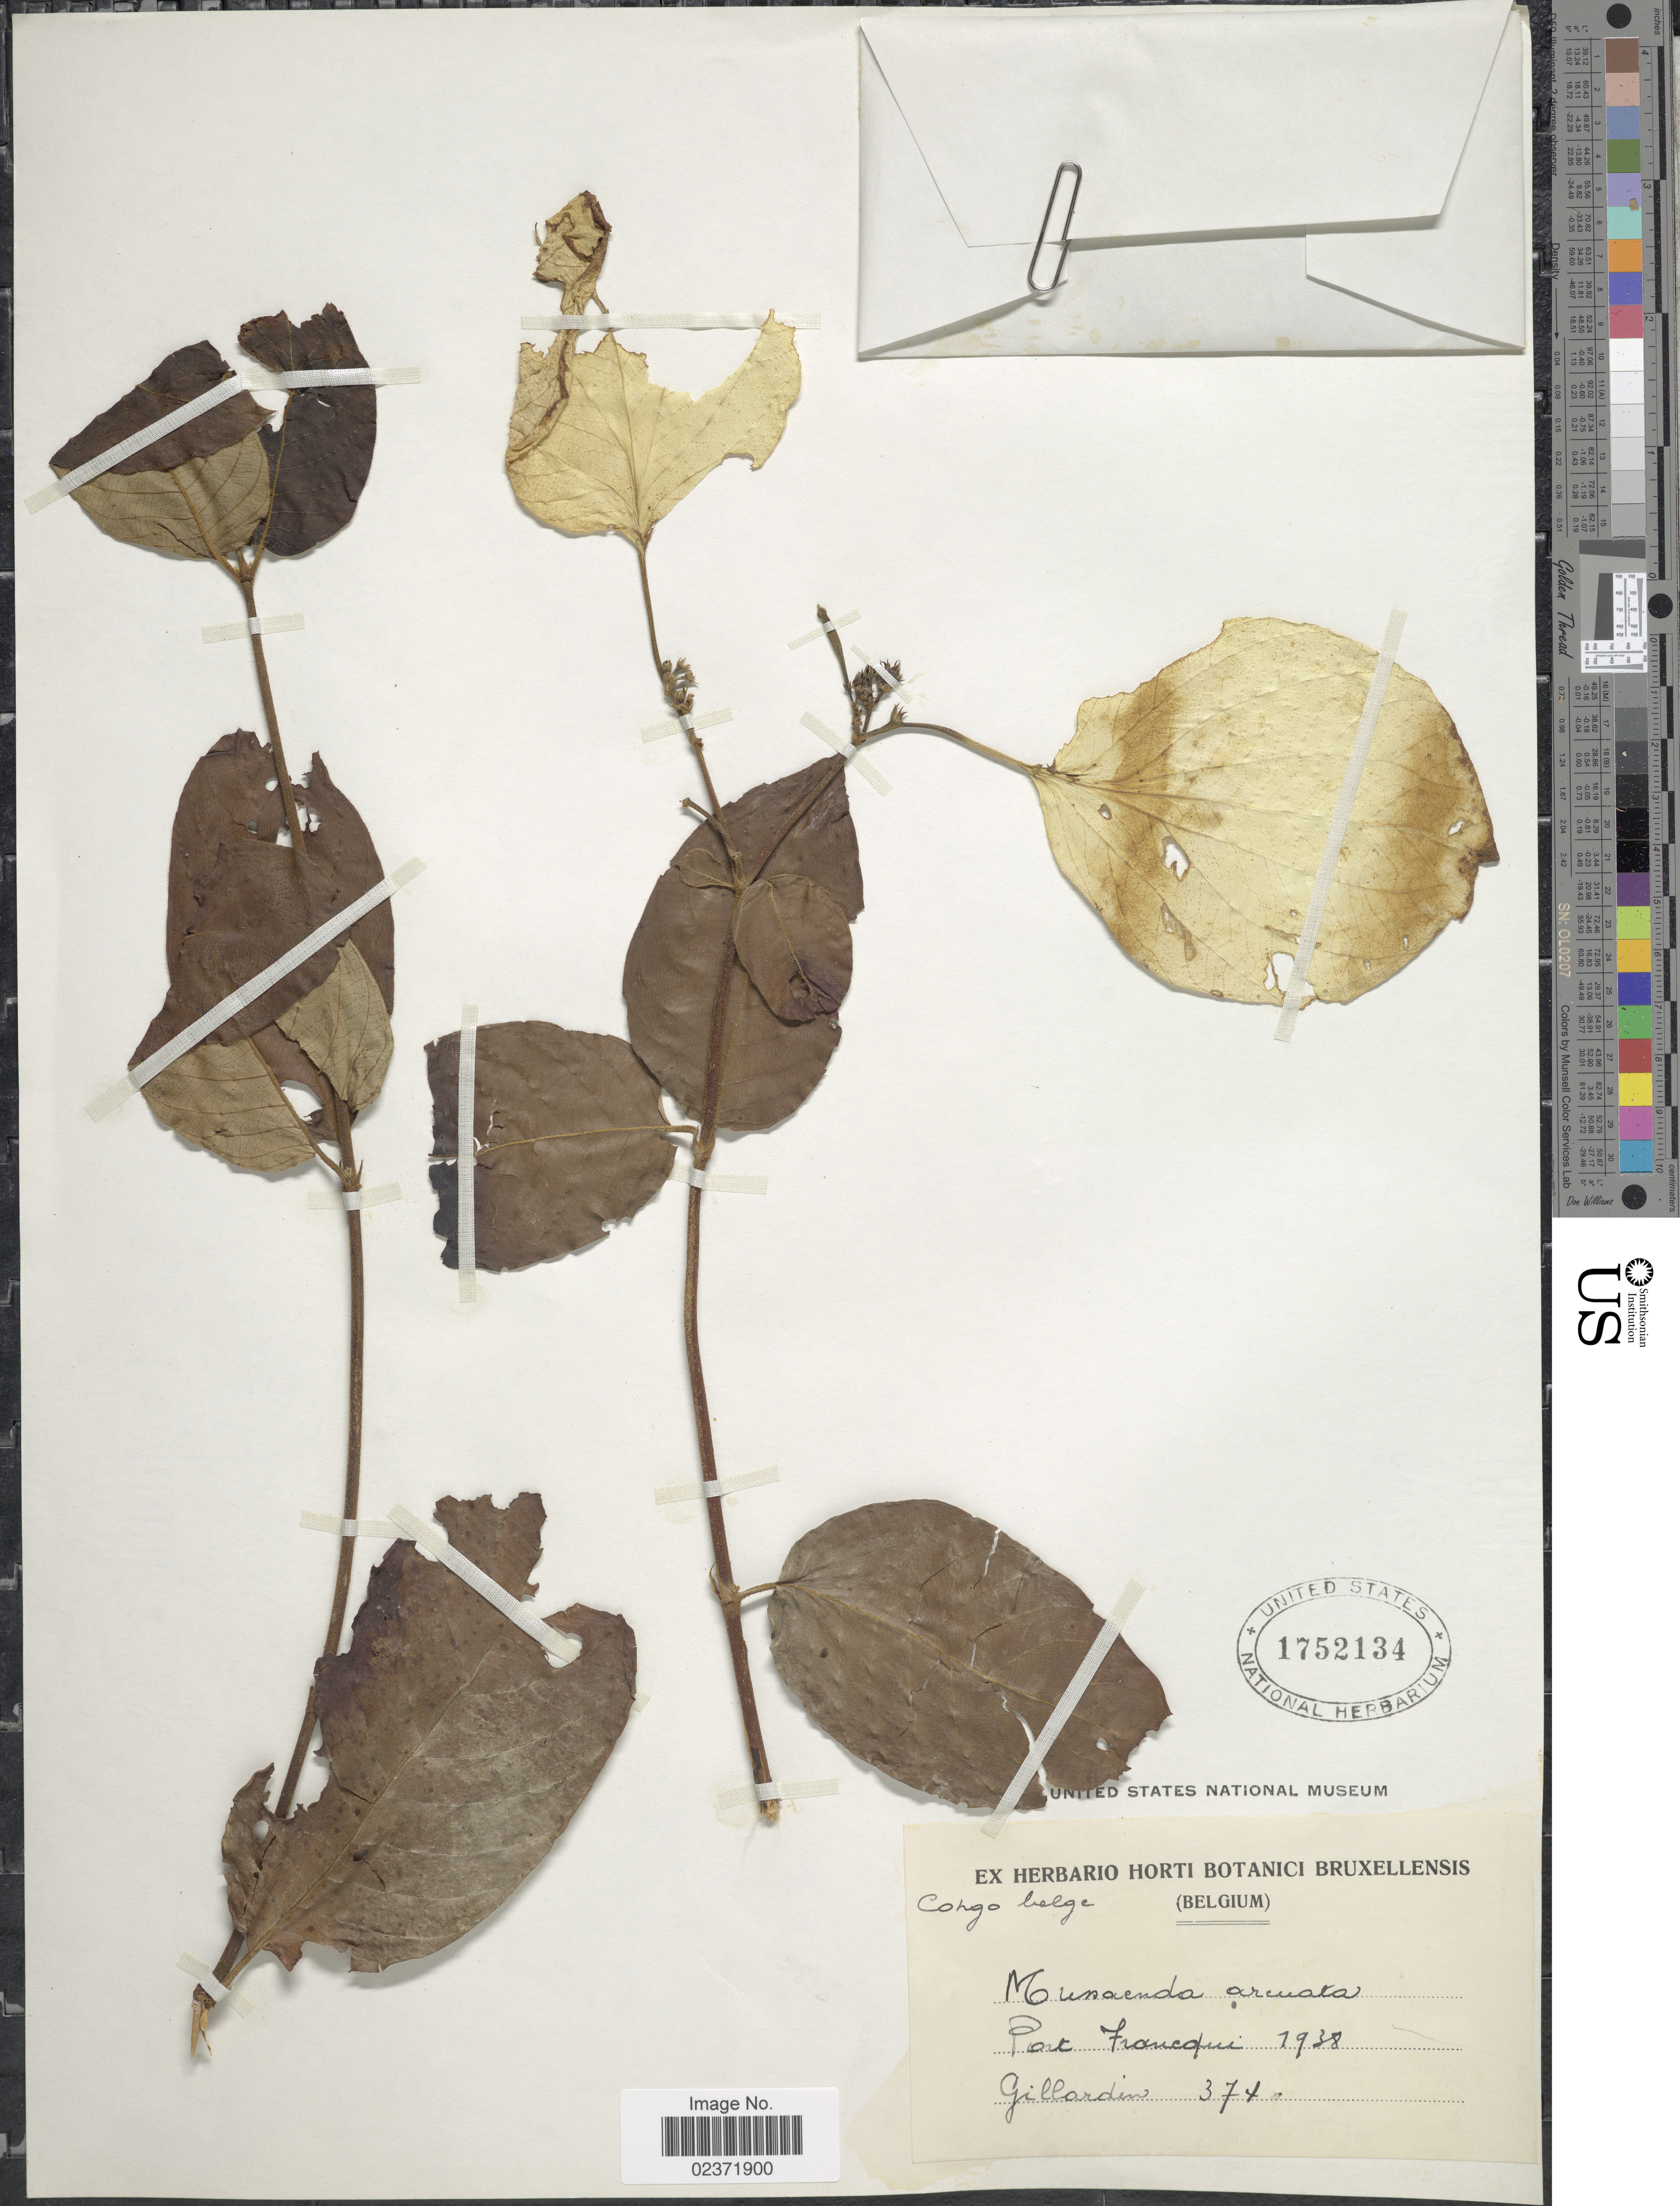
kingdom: Plantae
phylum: Tracheophyta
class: Magnoliopsida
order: Gentianales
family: Rubiaceae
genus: Mussaenda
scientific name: Mussaenda arcuata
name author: Poir.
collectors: -. Gillardin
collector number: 374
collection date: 1938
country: Congo, Democratic Republic of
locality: Congo Belge, Port Francqui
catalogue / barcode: US 1752134